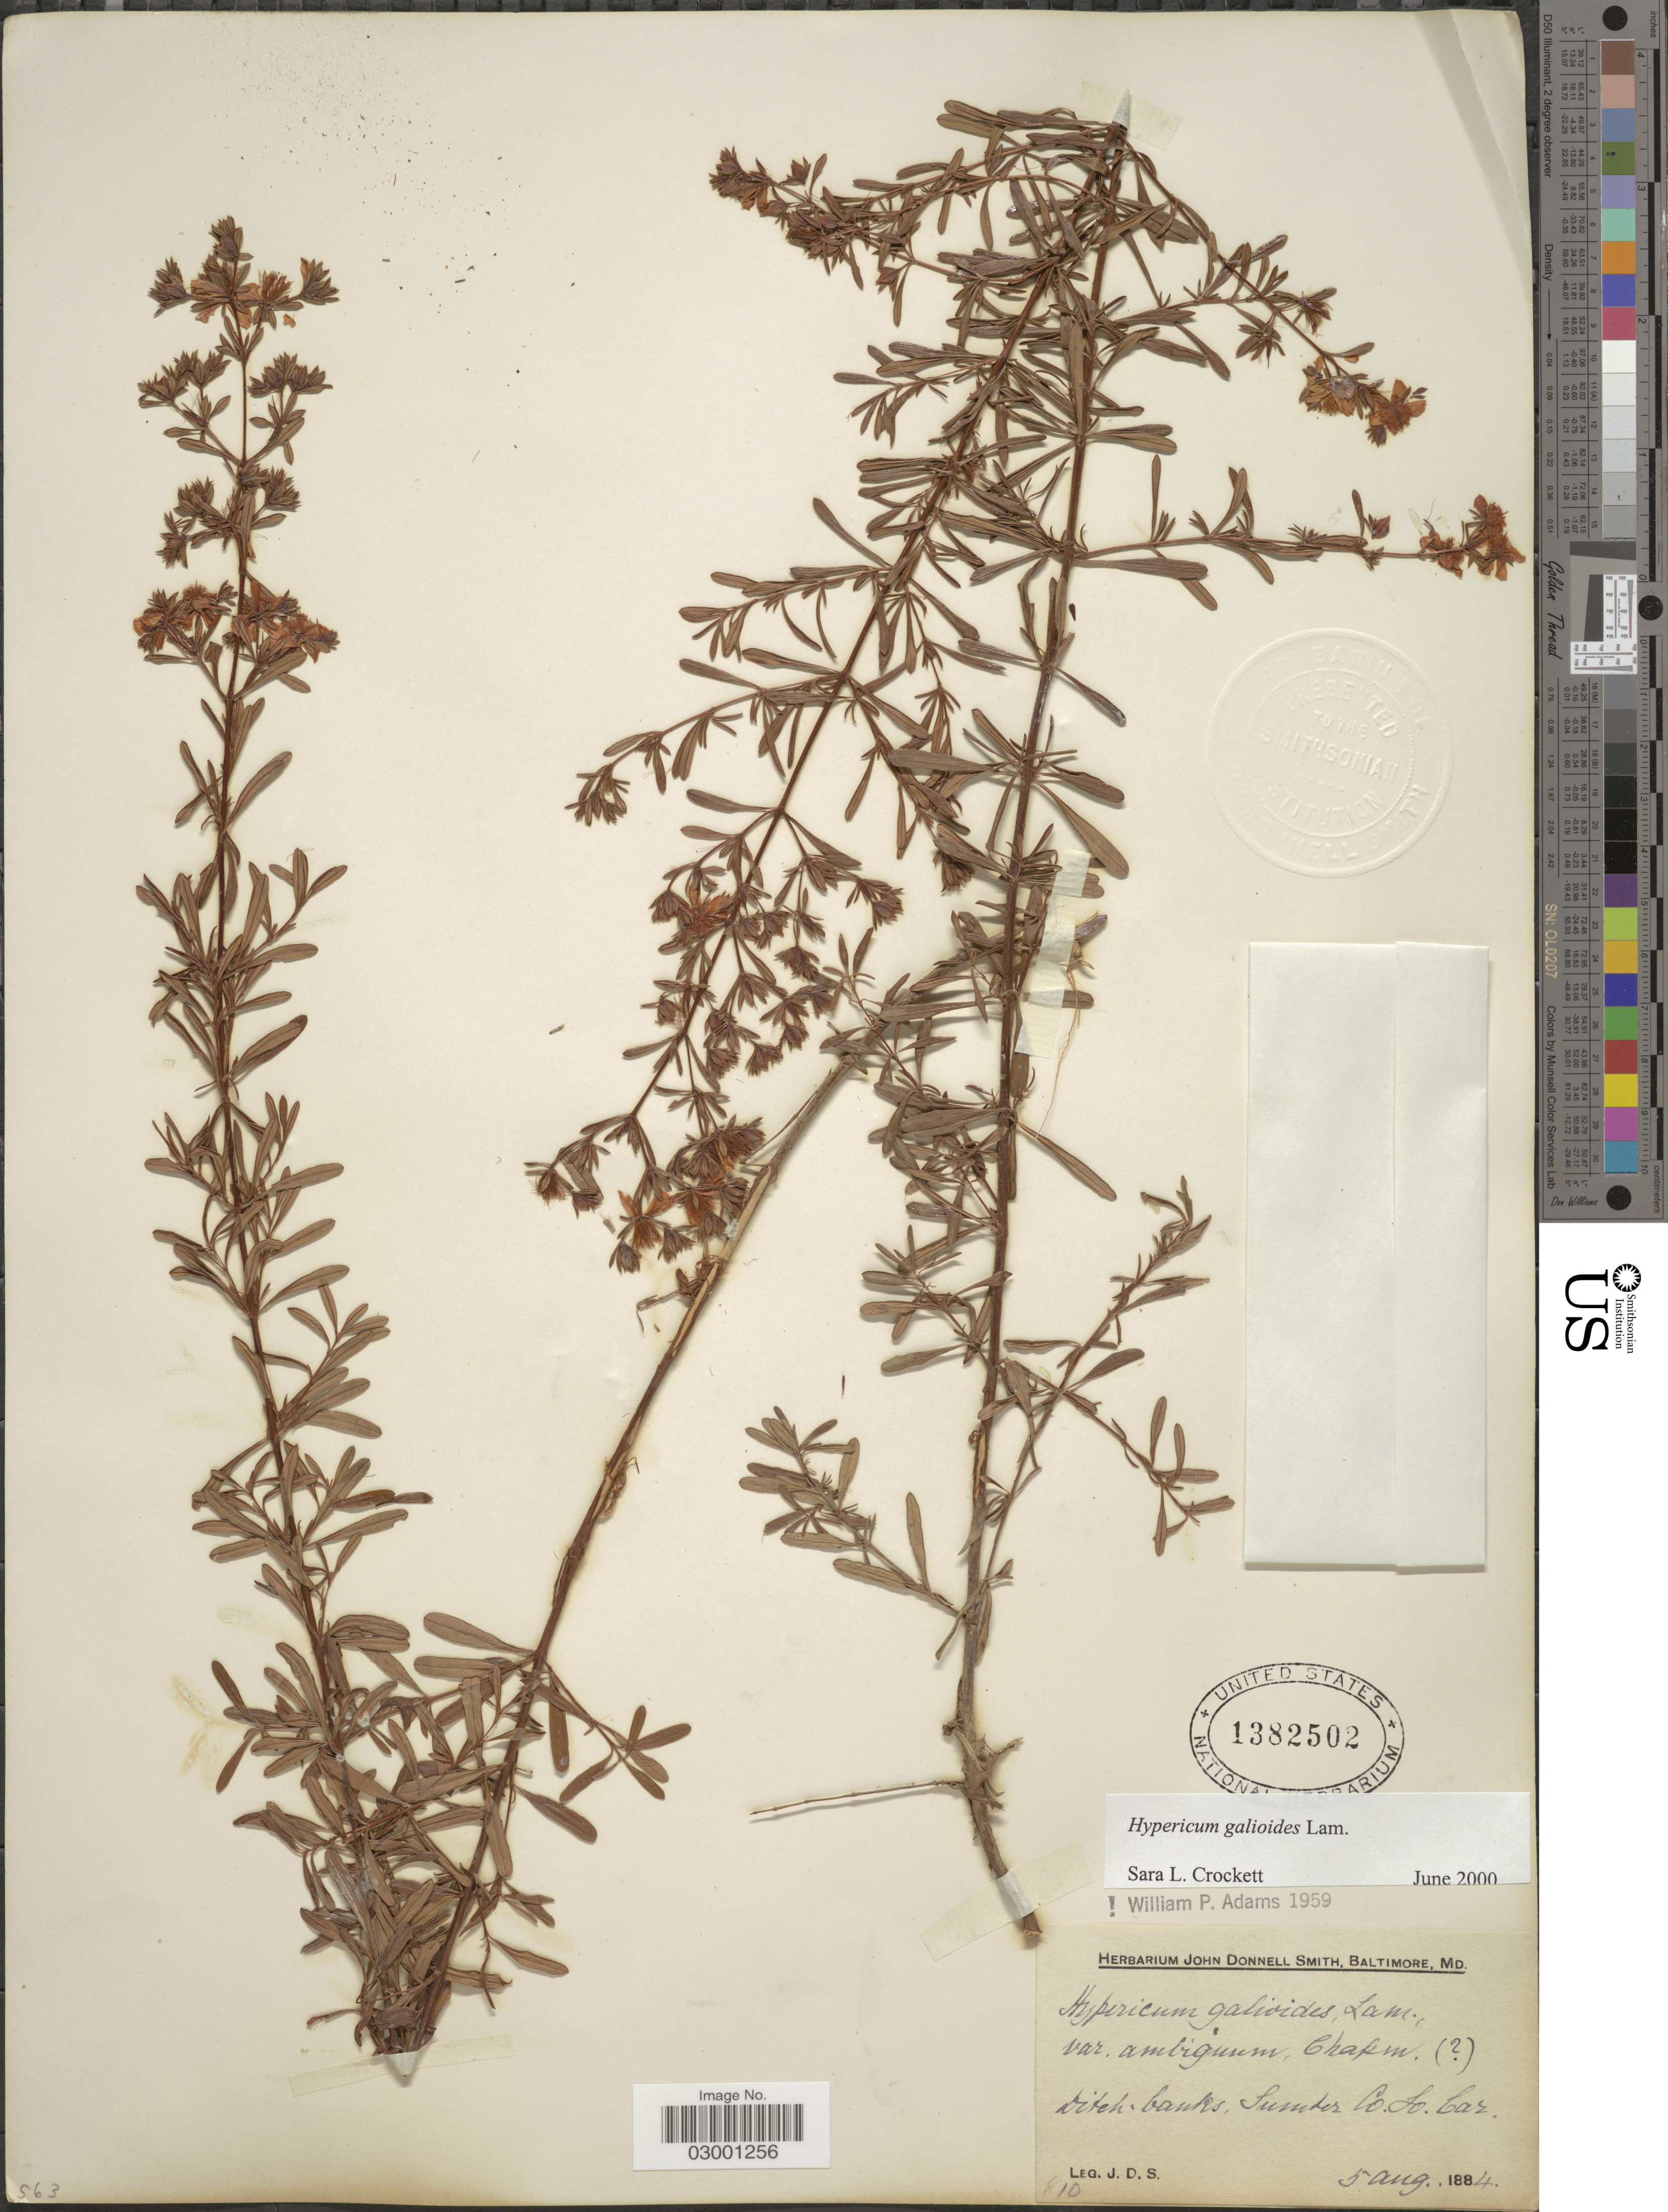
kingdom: Plantae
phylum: Tracheophyta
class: Magnoliopsida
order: Malpighiales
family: Hypericaceae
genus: Hypericum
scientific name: Hypericum galioides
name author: Lam.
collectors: J. Donnell Smith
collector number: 810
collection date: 1884-08-05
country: United States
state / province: South Carolina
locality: Ditch banks Sumter Co.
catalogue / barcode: US 1382502